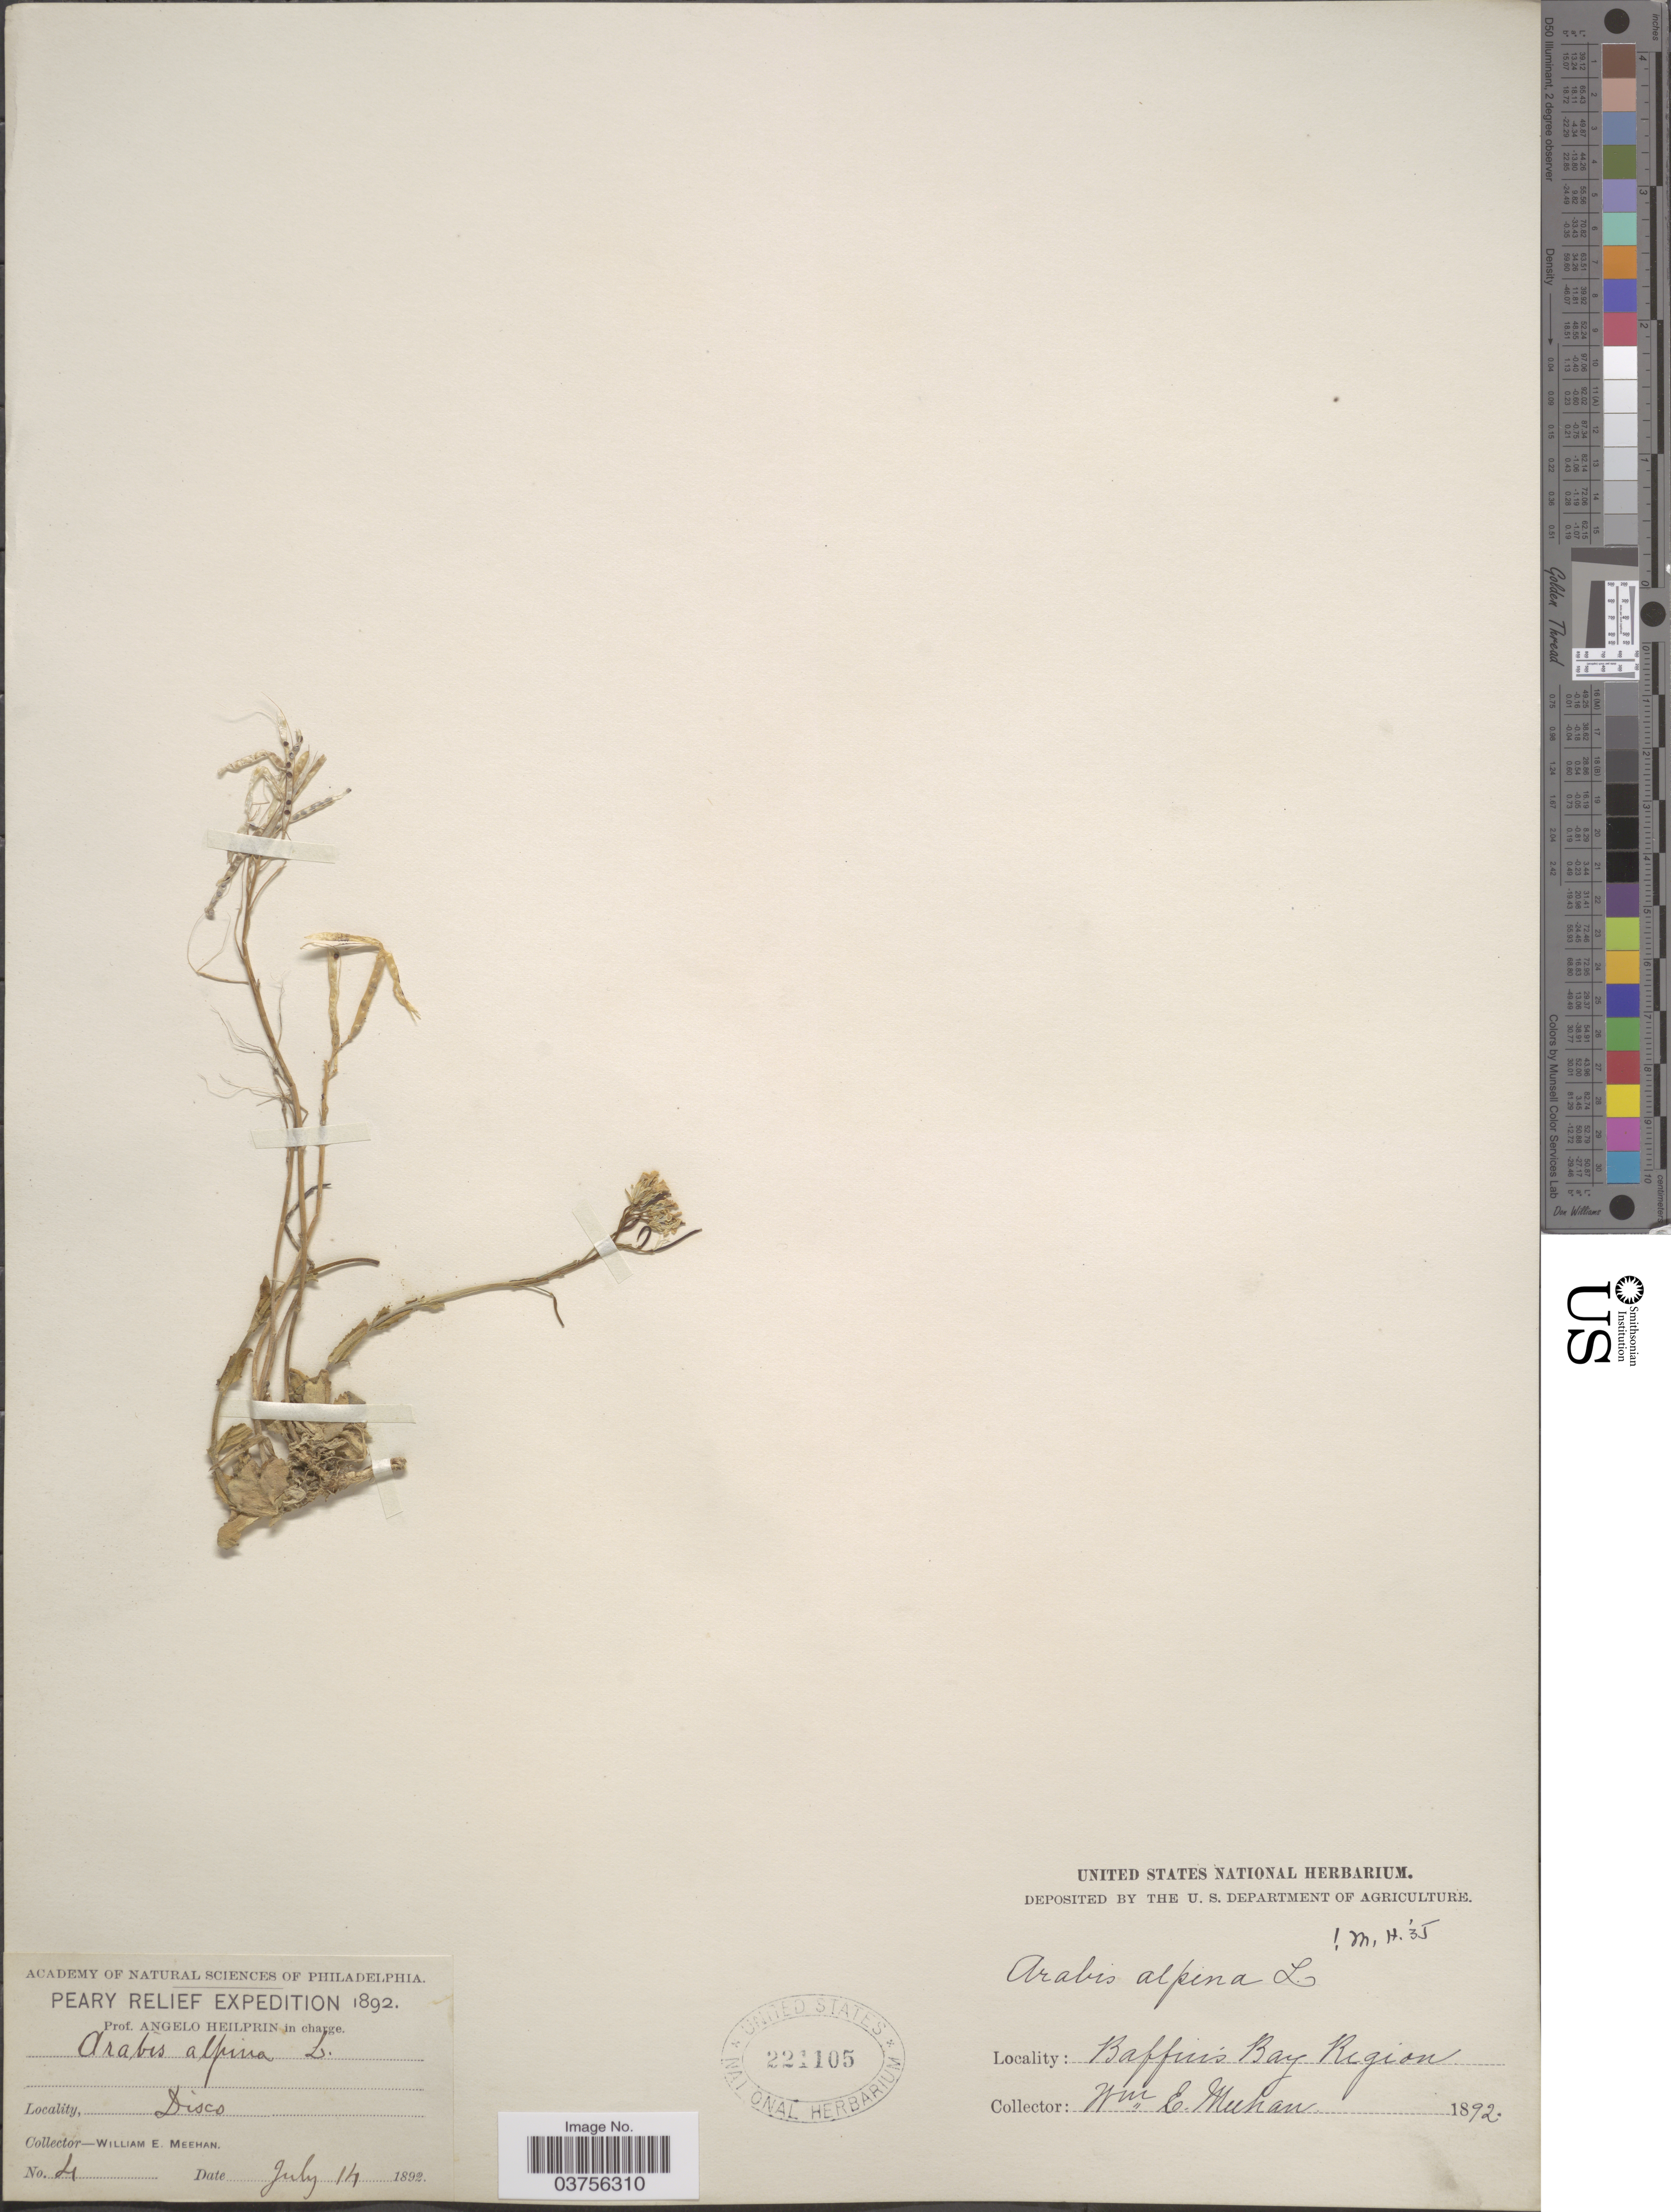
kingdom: Plantae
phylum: Tracheophyta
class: Magnoliopsida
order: Brassicales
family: Brassicaceae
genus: Arabis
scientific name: Arabis alpina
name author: L.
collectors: W. Meehan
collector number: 4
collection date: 1892-07-14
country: Greenland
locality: Baffin's Bay Region. Disco.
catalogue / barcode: US 221105